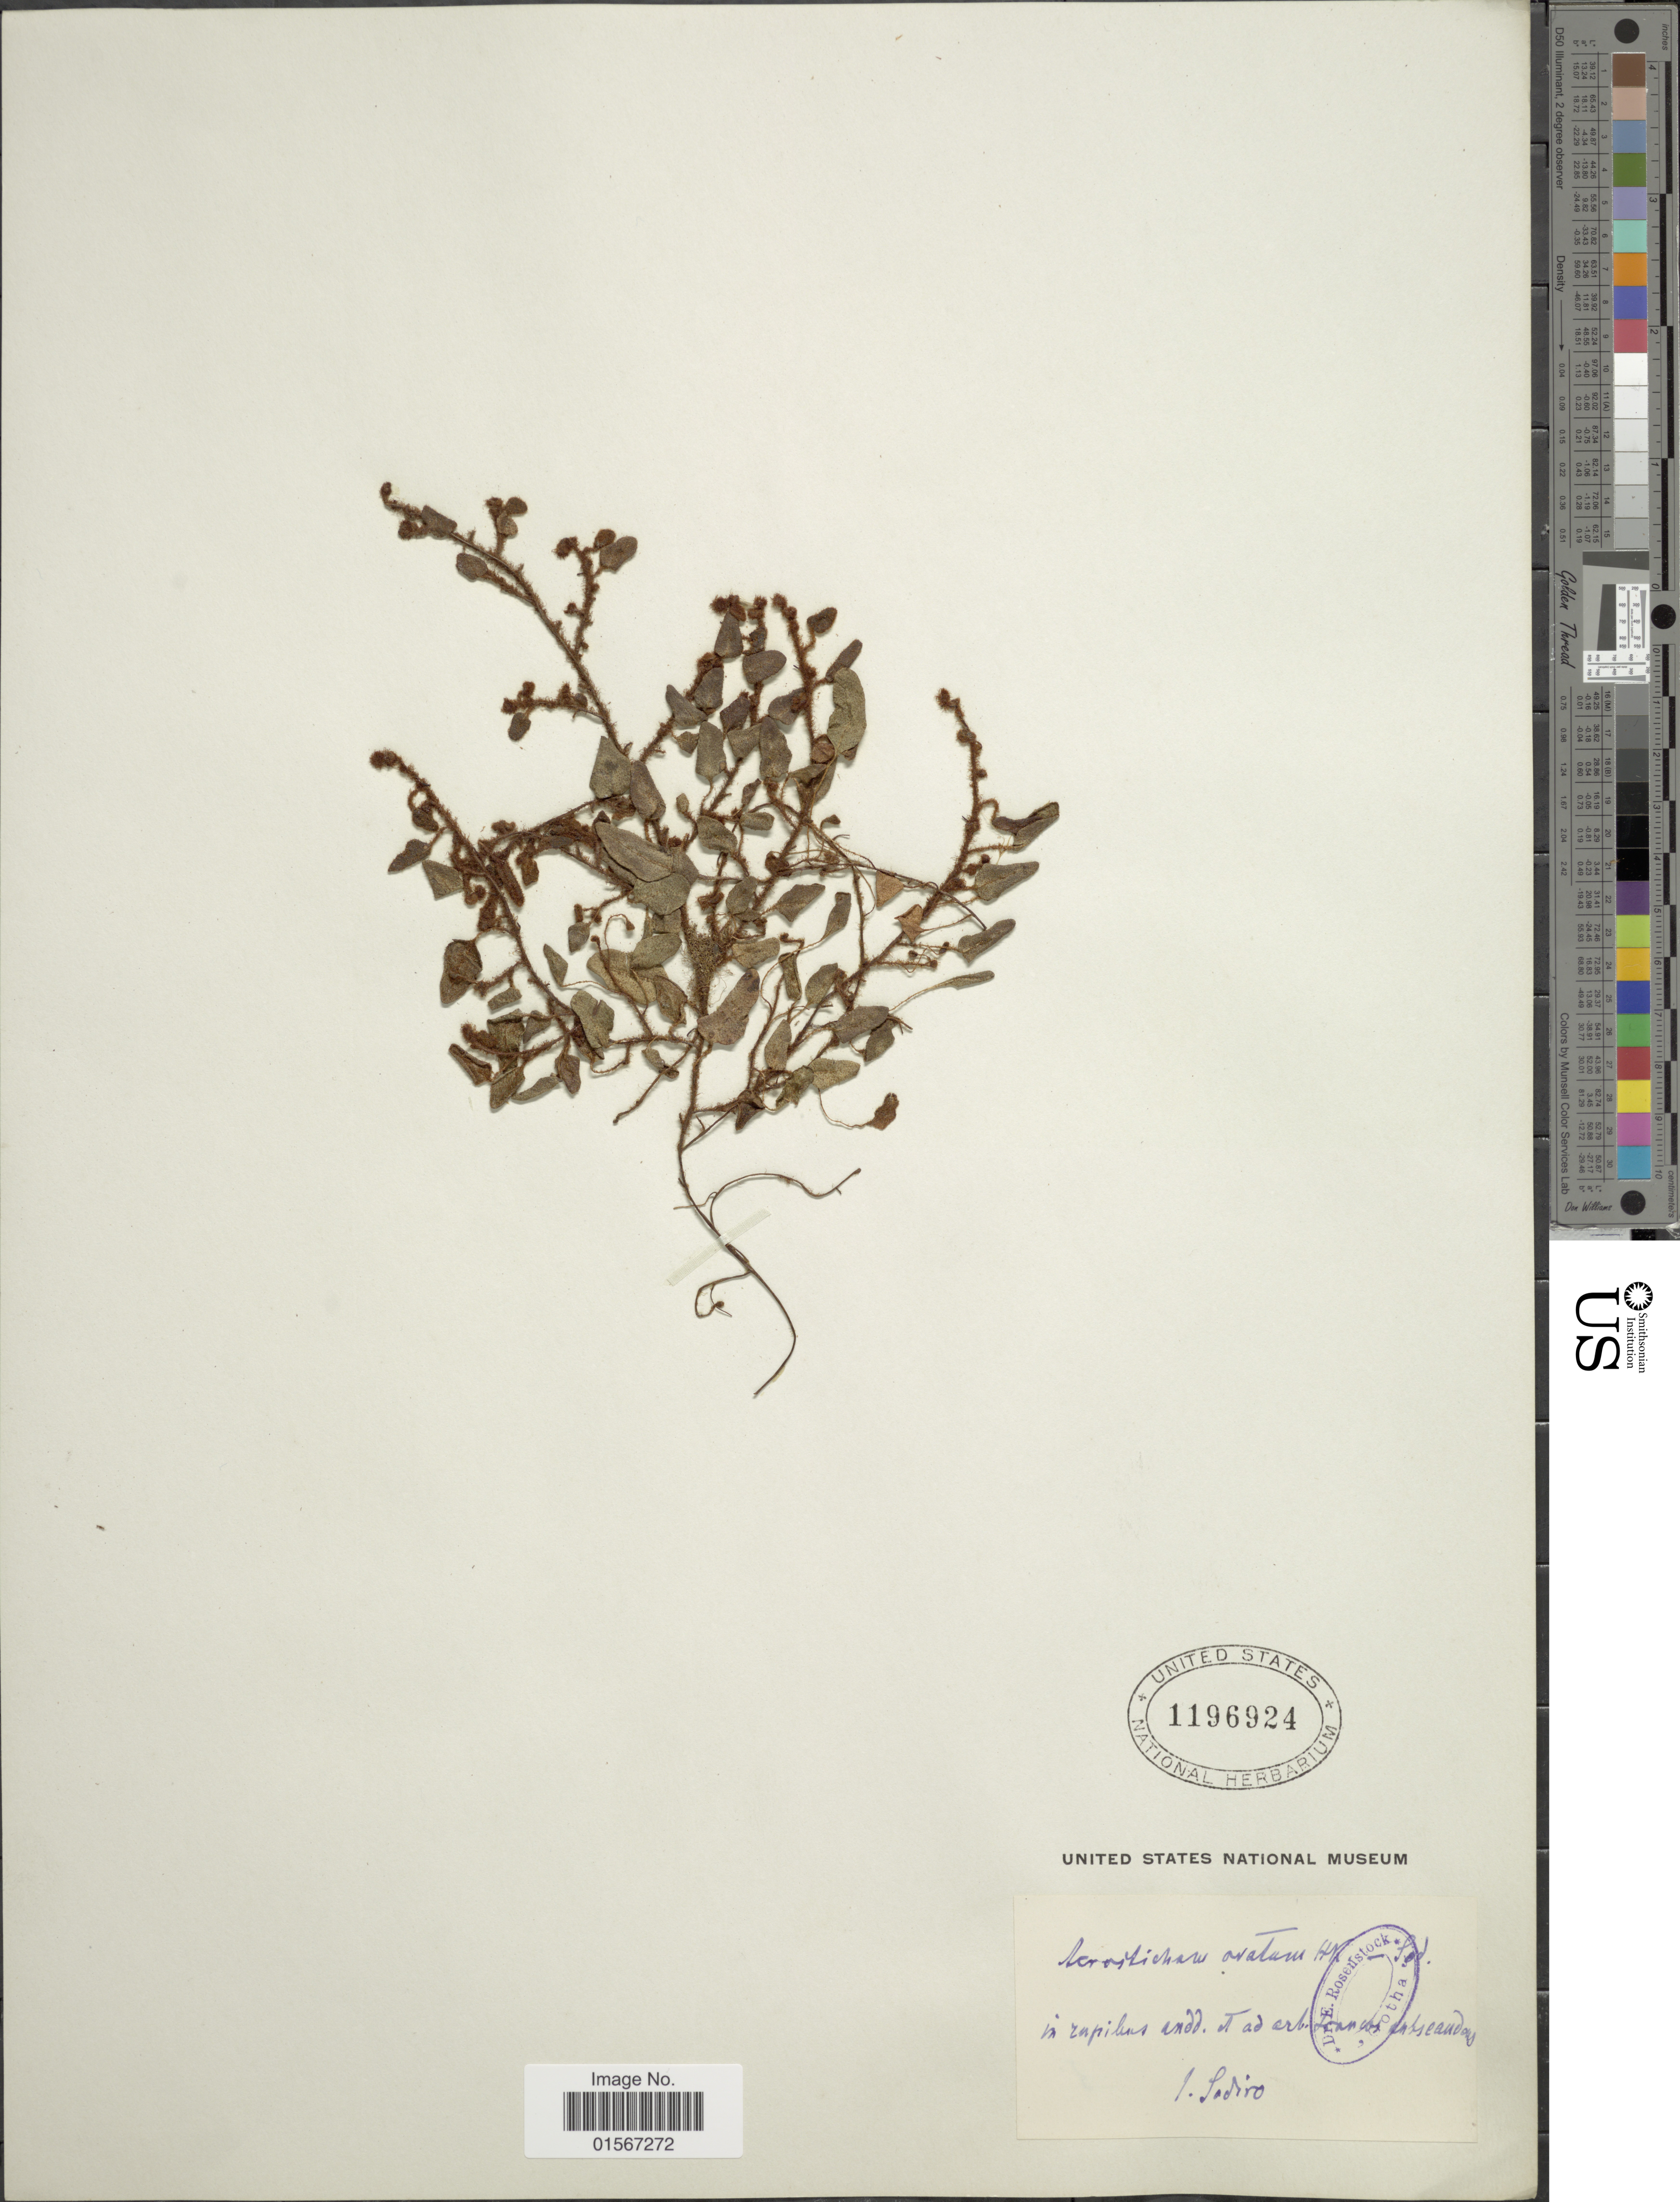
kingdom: Plantae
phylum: Tracheophyta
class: Polypodiopsida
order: Polypodiales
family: Dryopteridaceae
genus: Elaphoglossum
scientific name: Elaphoglossum ovatum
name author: (Hook. & Grev.) T. Moore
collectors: Sodiro, --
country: Ecuador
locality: In rupibus andd. A. ad arbitand [illegible text]ahseandans. [interpreted]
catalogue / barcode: US 1196924